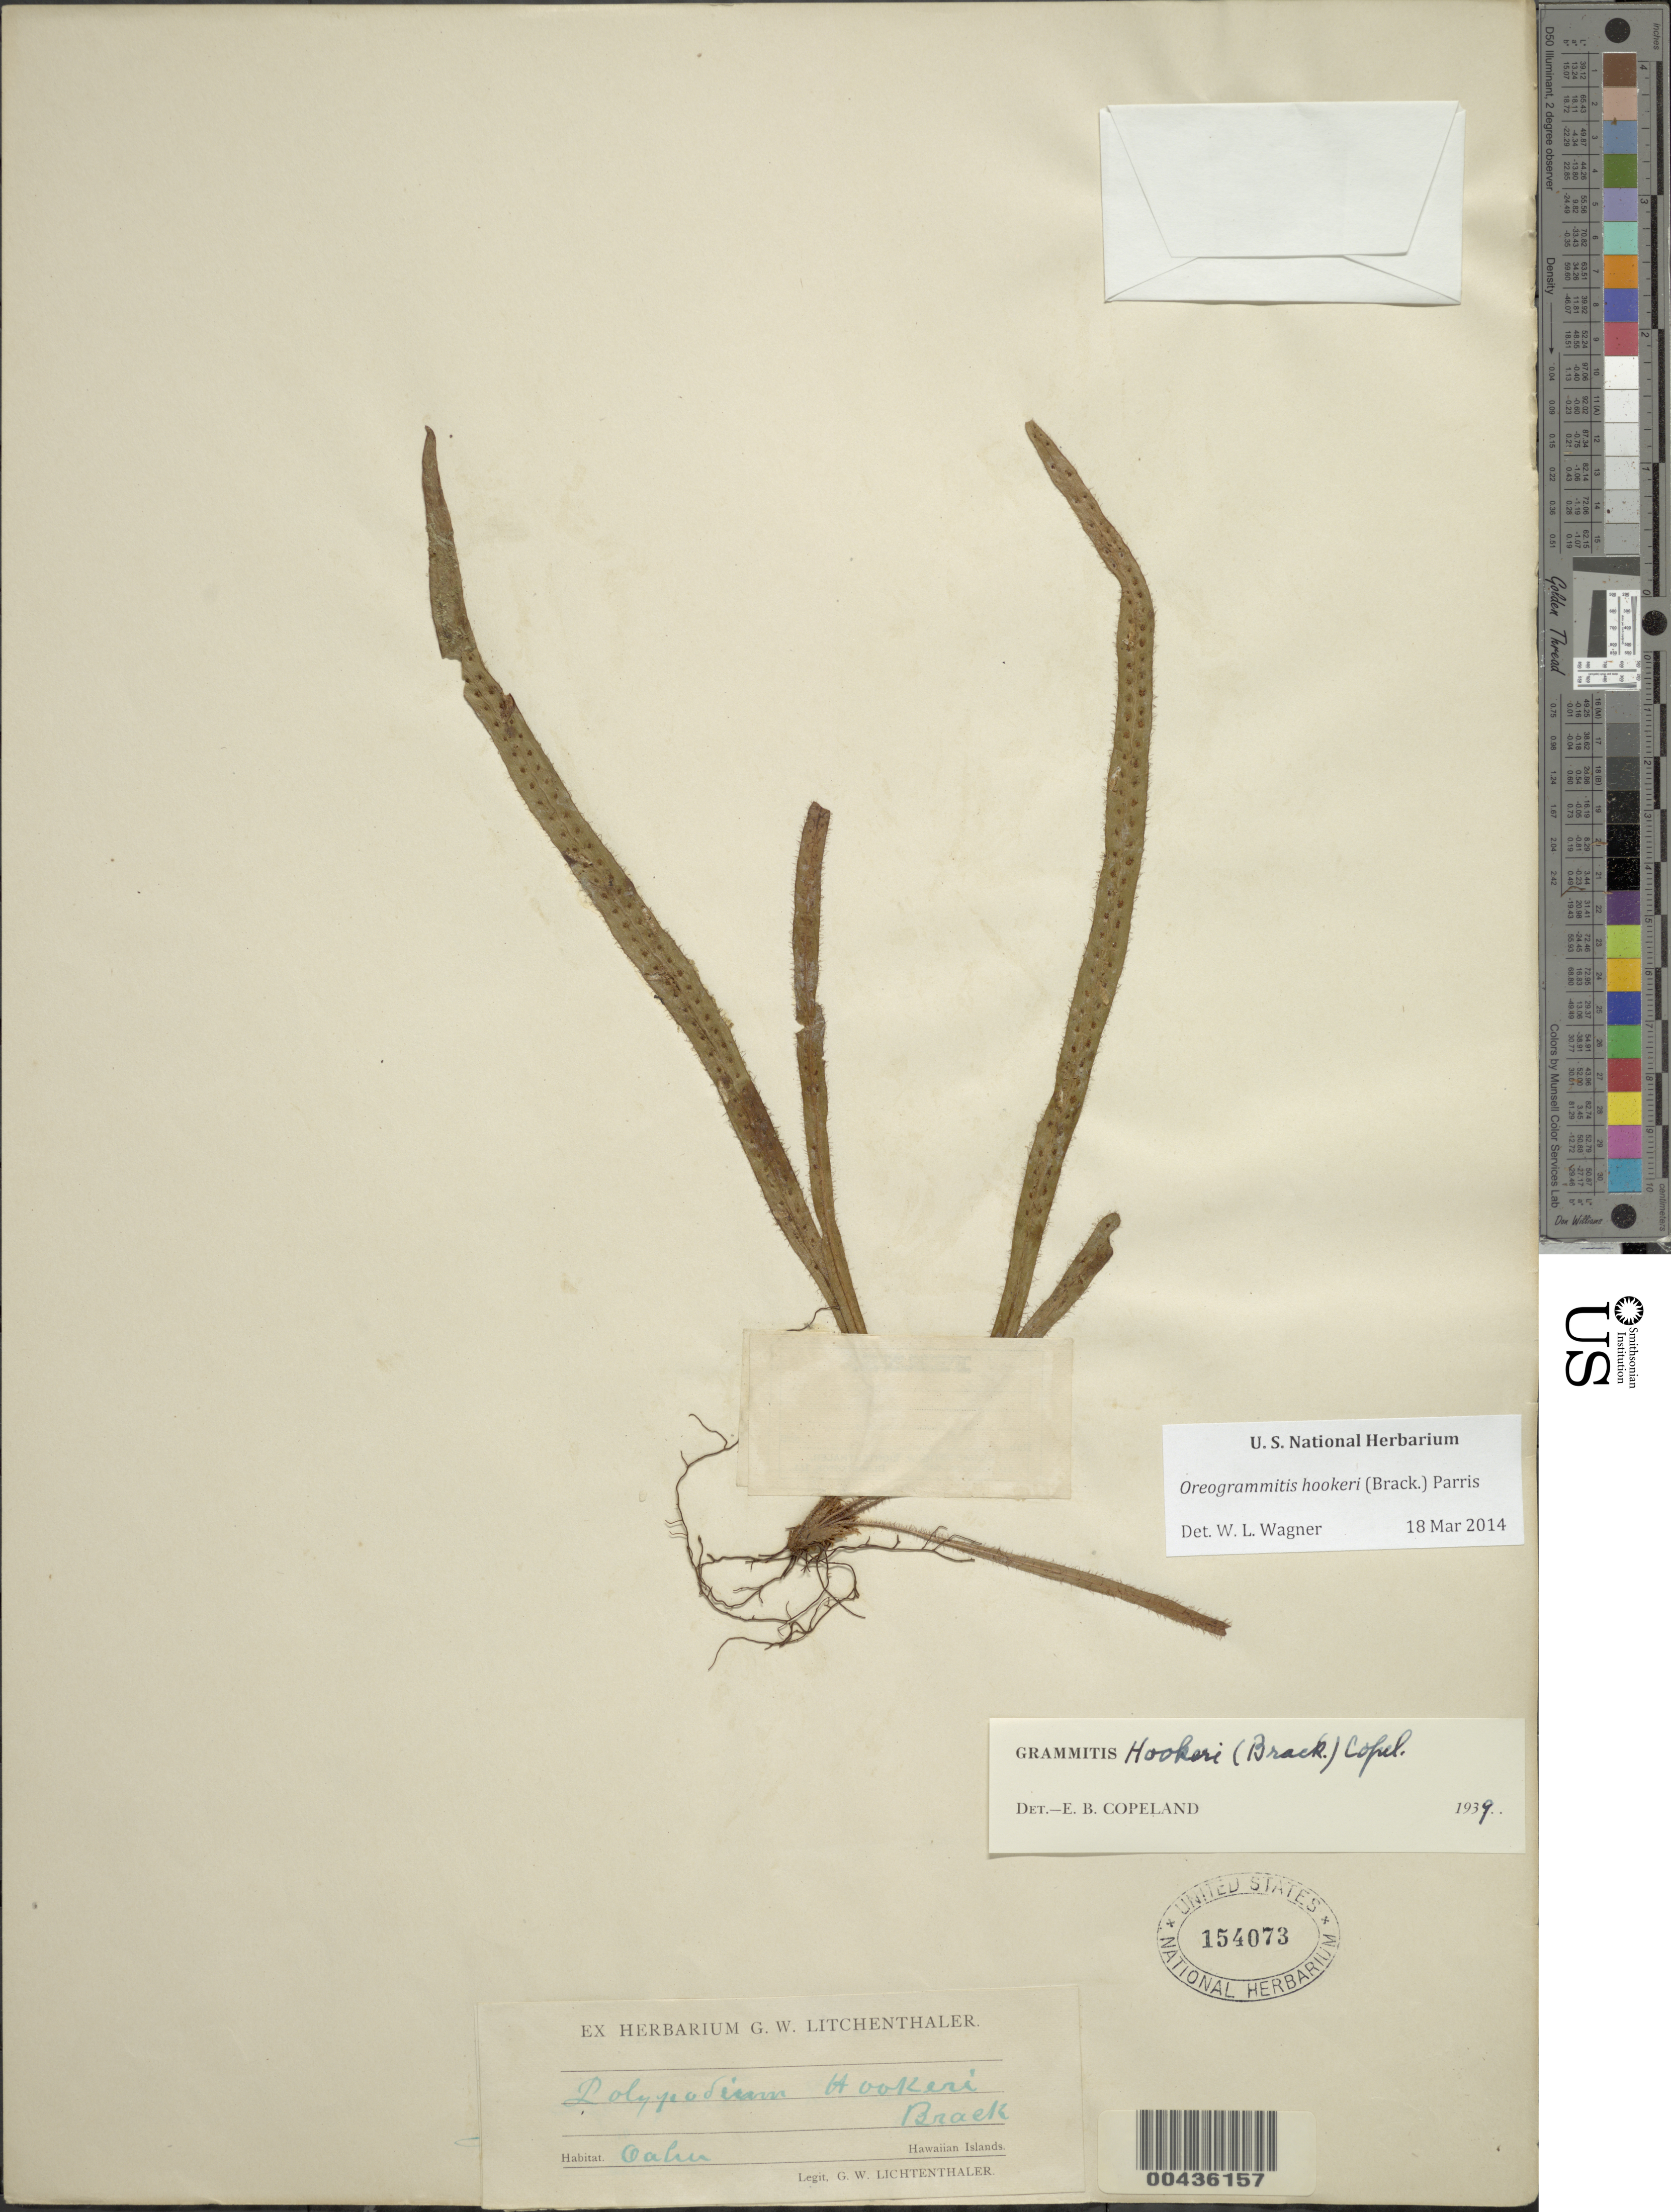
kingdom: Plantae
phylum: Tracheophyta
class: Polypodiopsida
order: Polypodiales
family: Polypodiaceae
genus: Oreogrammitis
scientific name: Oreogrammitis hookeri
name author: (Brack.) Parris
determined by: Wagner, W. L., (BOT), Smithsonian Institution - National Museum of Natural History (UNITED STATES)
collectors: G. Lichtenthaler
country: United States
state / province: Hawaii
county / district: Kauai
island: Kaua'i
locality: Hawaiian Islands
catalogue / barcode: US 154073